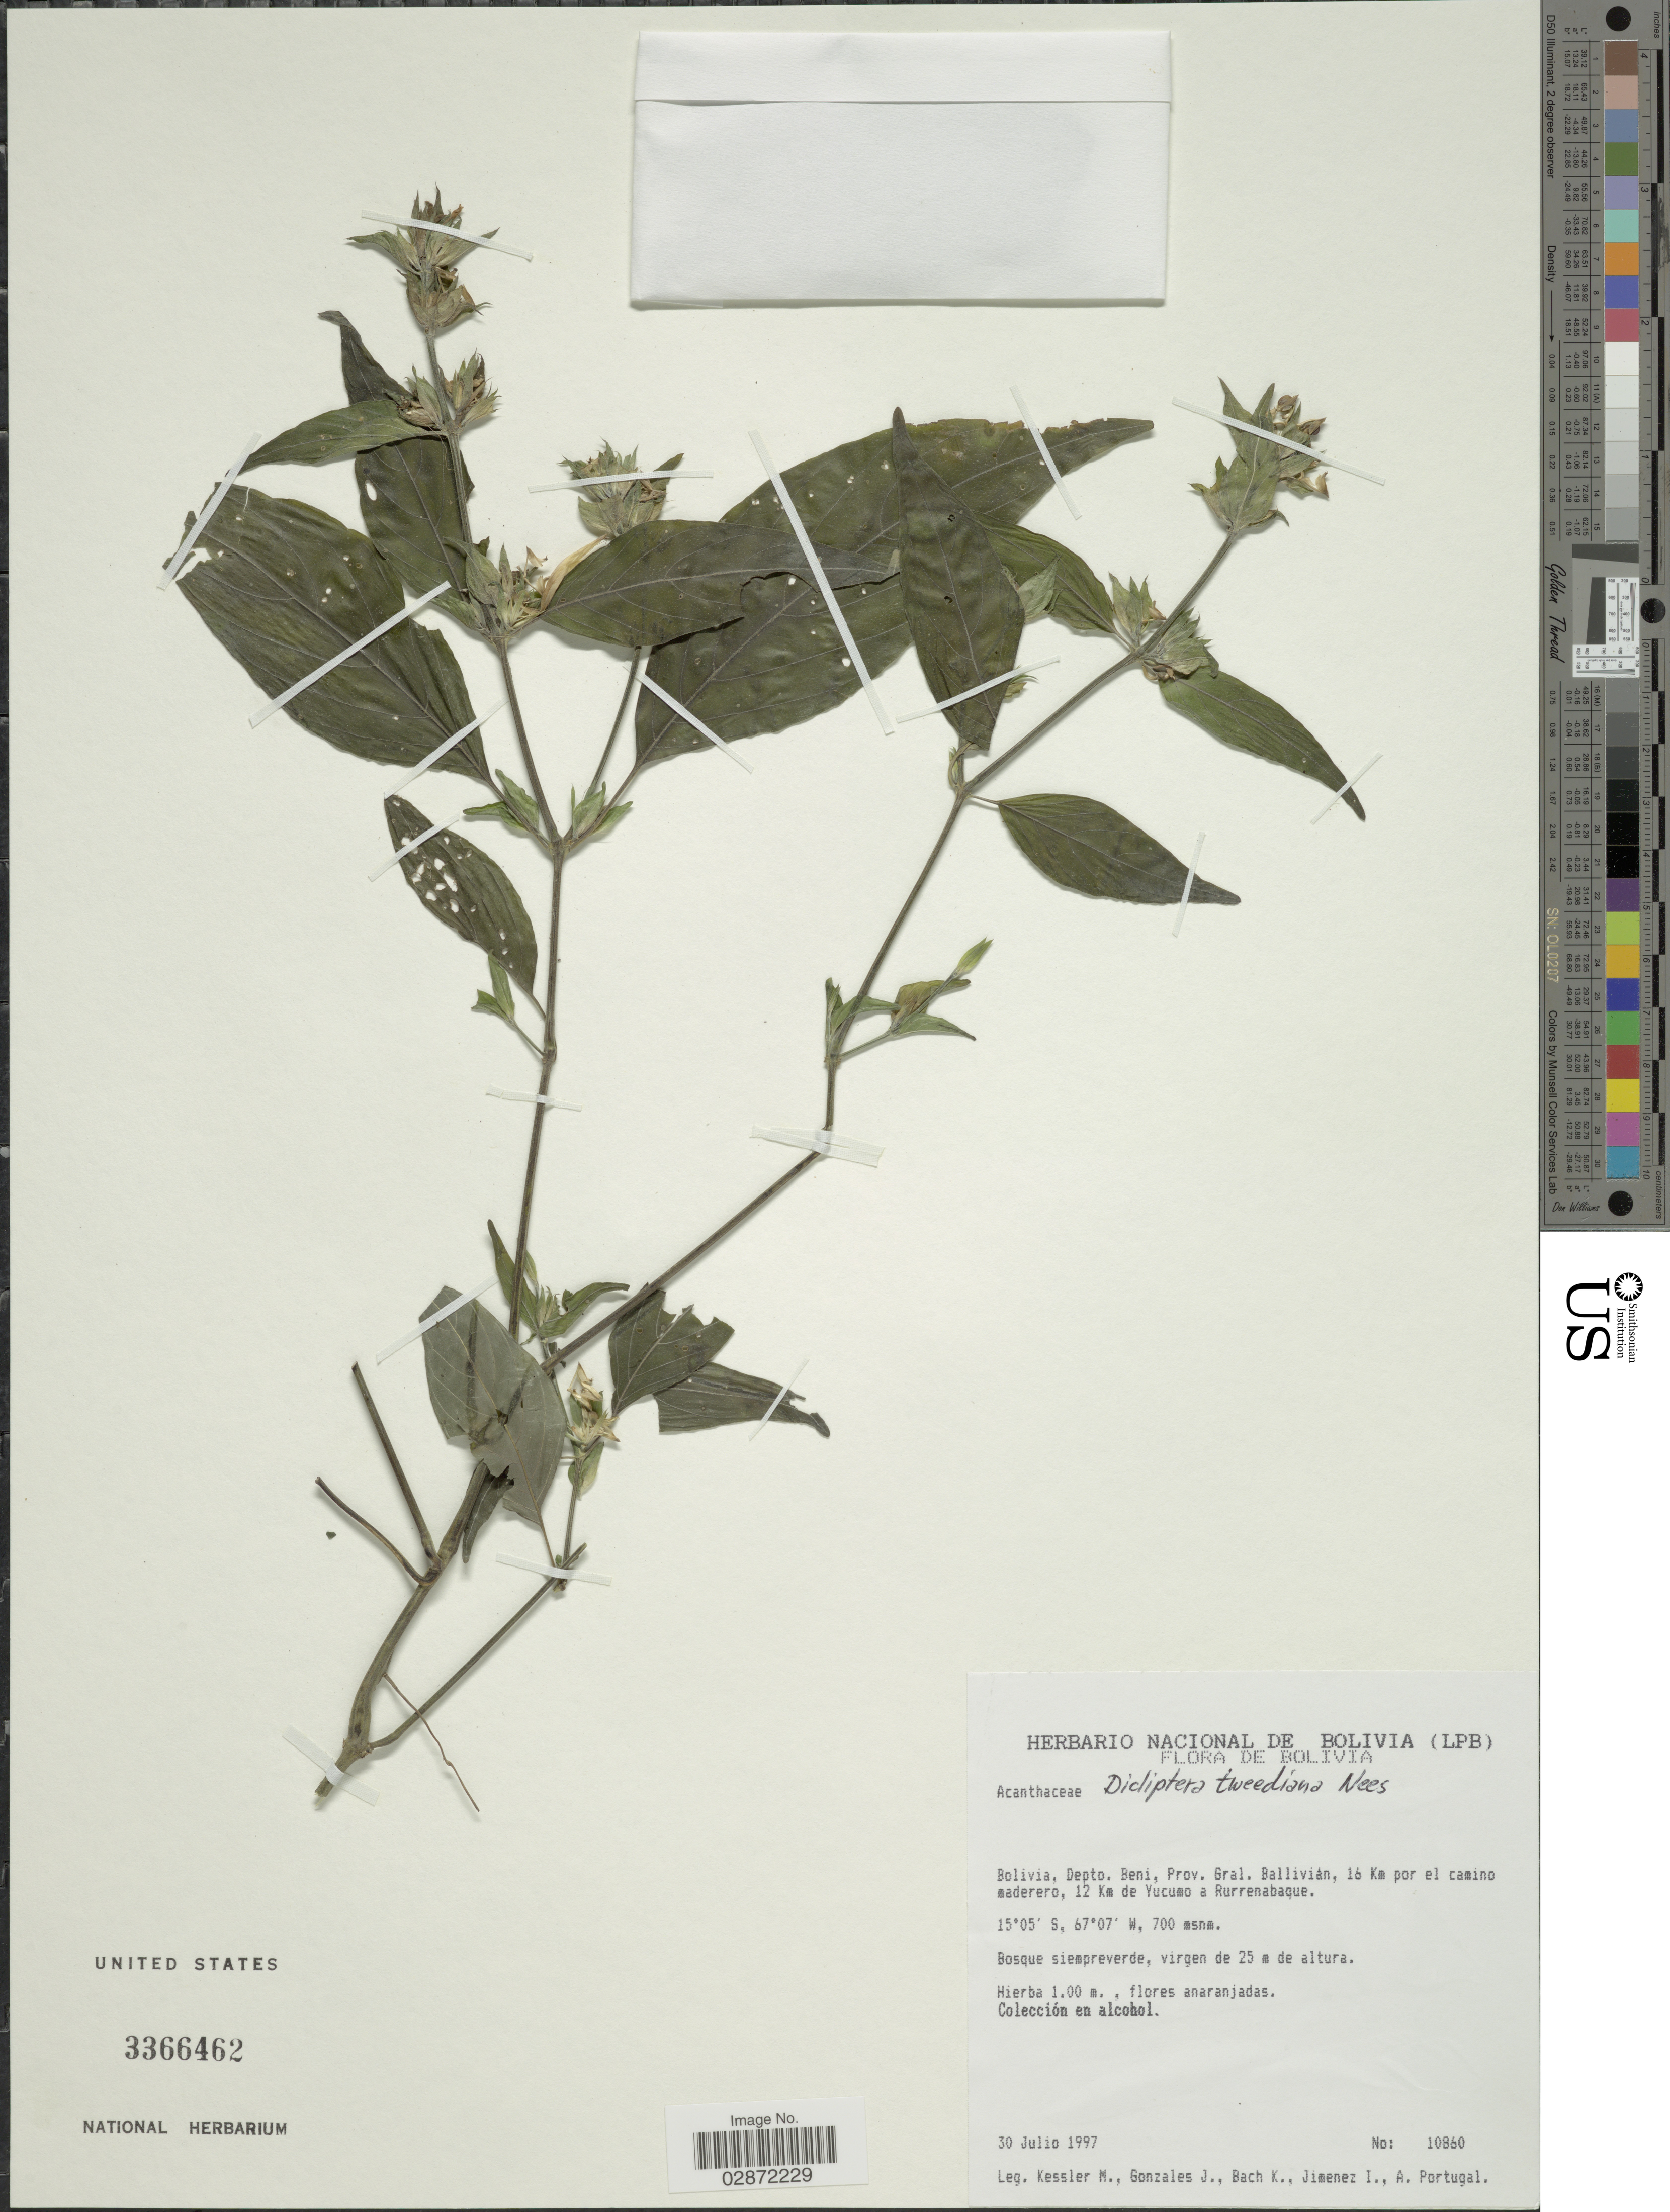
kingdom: Plantae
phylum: Tracheophyta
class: Magnoliopsida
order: Lamiales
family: Acanthaceae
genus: Dicliptera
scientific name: Dicliptera squarrosa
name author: Nees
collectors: M. Kessler, J. Gonzales, K. Bach, I. Jimenez & A. Portugal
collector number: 10860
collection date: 1997-07-30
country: Bolivia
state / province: Beni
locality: Depto. Beni, Prov. Gral. Ballivián, 16 Km por el camino maderero, 12 Km de Yucumo a Rurrenabaque.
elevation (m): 700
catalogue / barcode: US 3366462